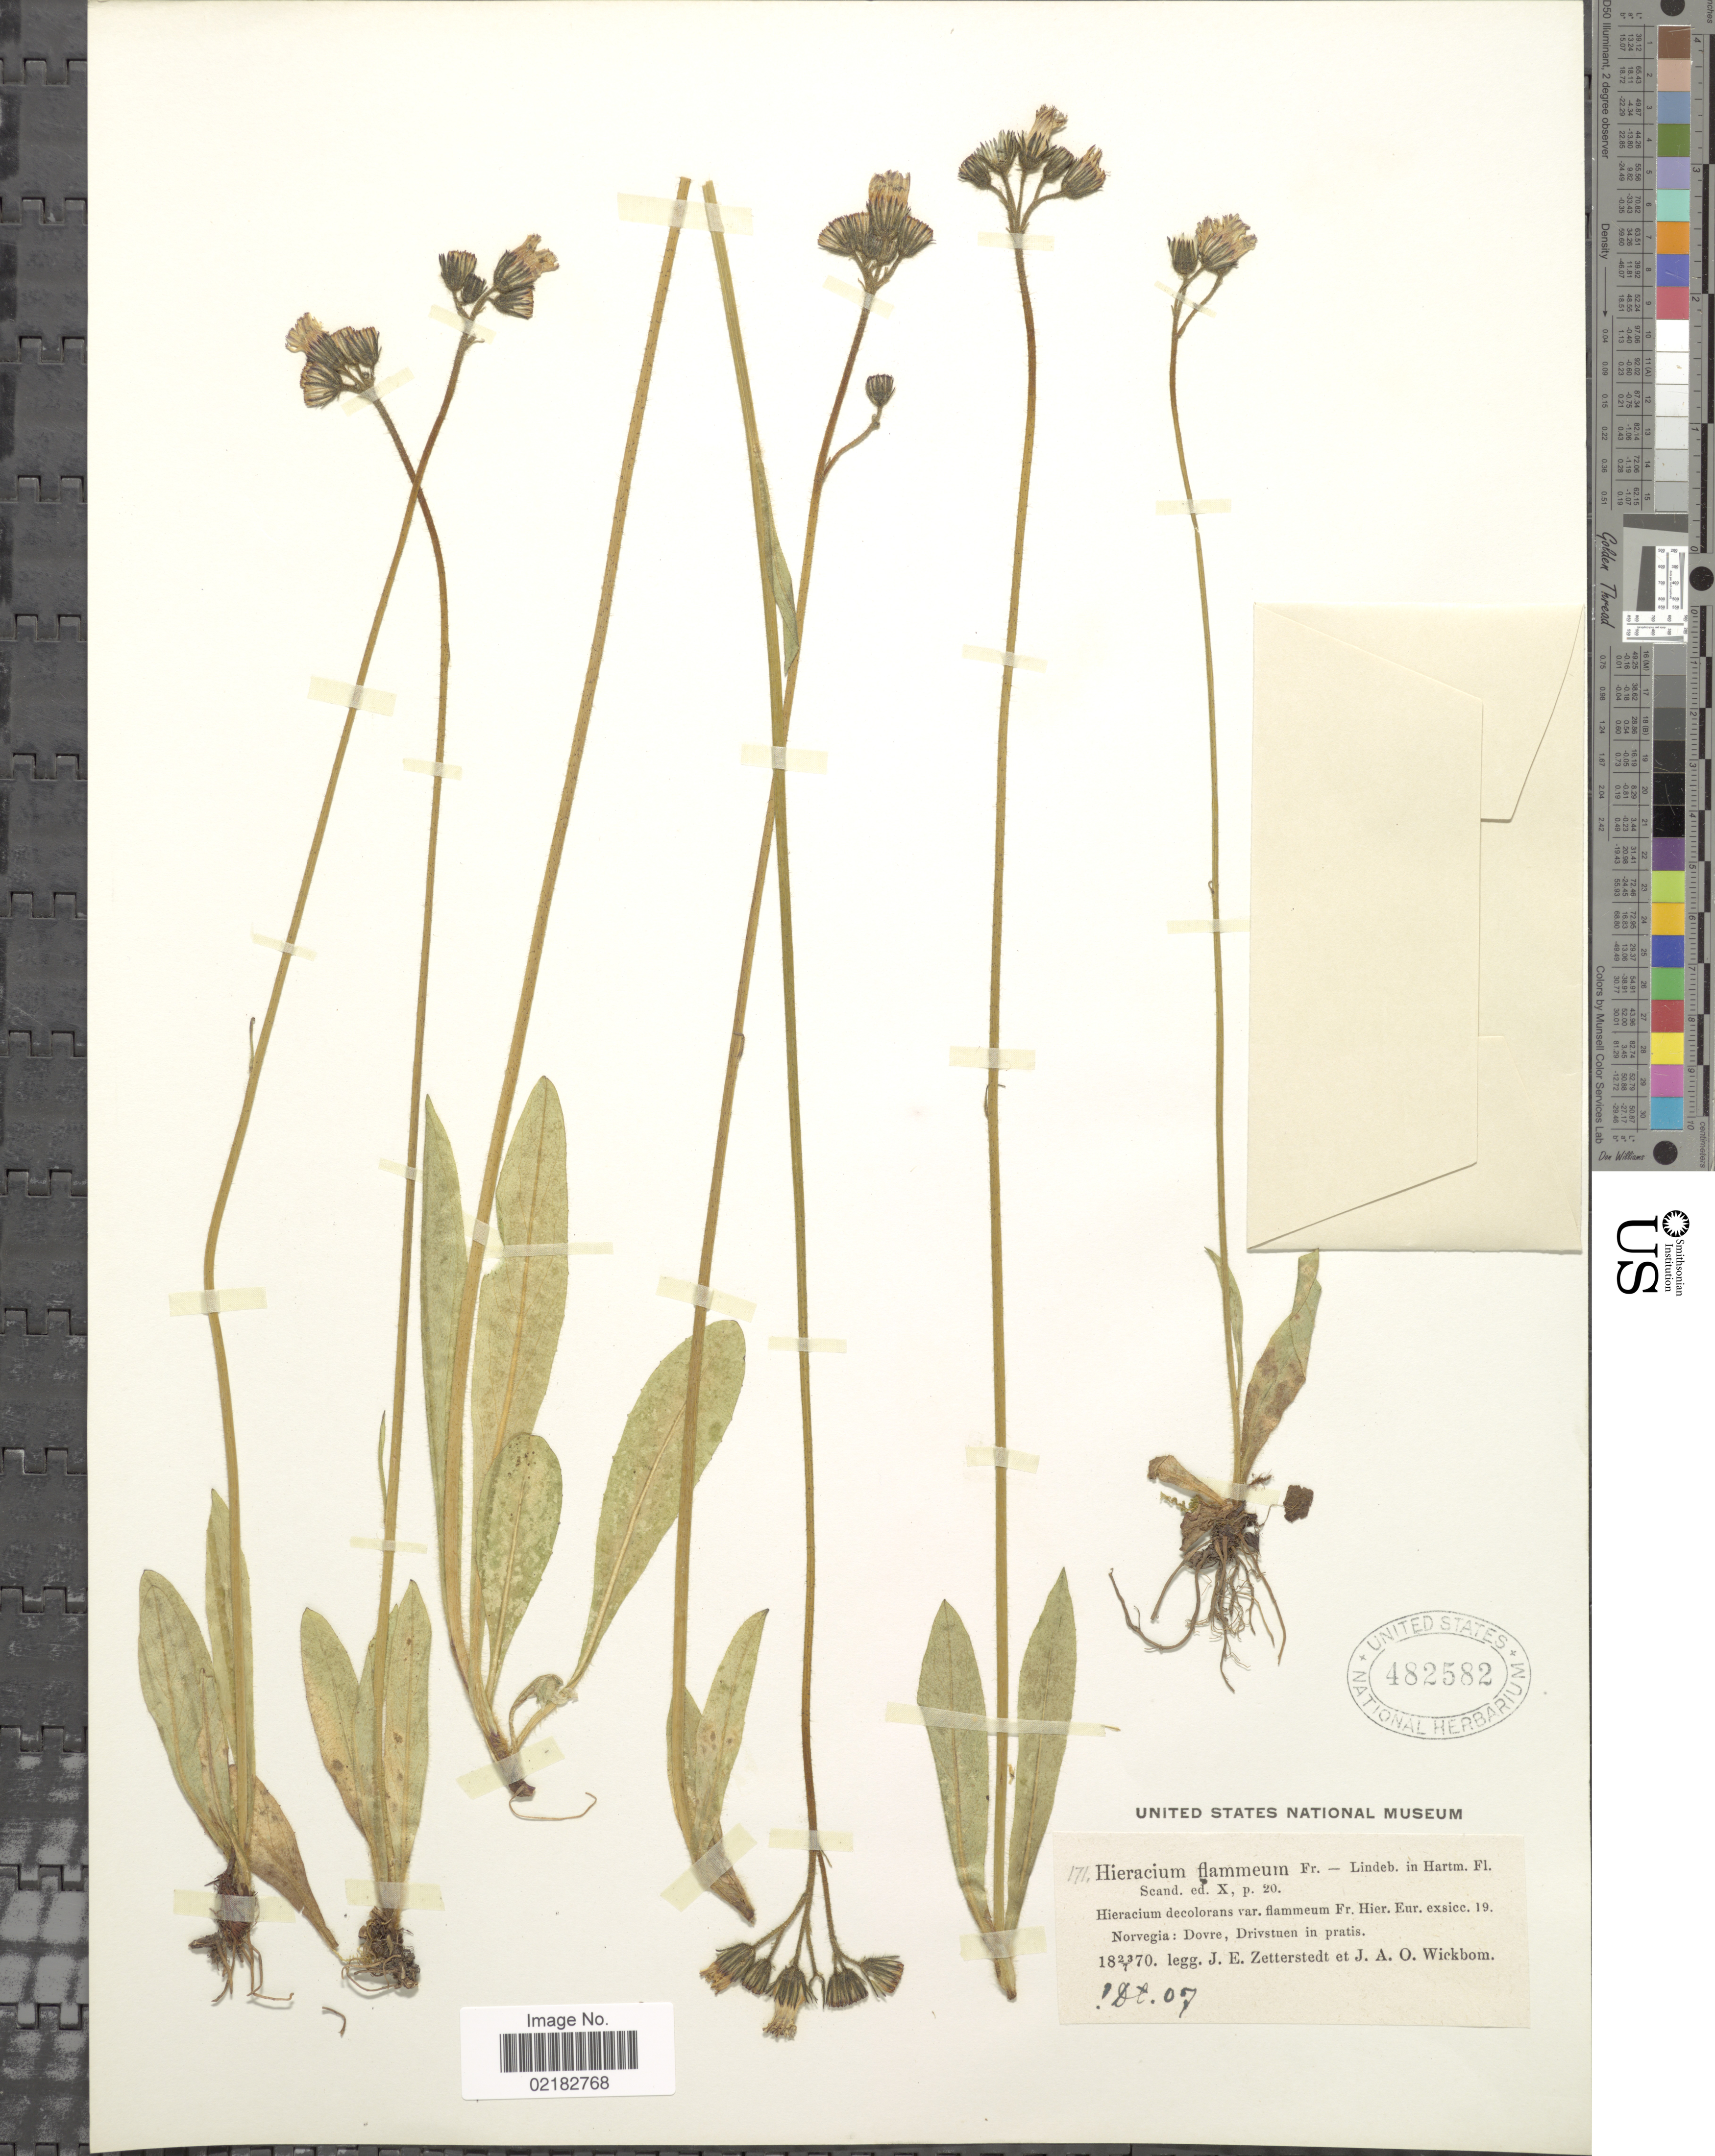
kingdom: Plantae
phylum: Tracheophyta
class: Magnoliopsida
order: Asterales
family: Asteraceae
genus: Pilosella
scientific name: Pilosella fuscoatra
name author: (Näg. & Peter) Soják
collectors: J.E. Zetterstedt & J. Wickbom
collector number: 171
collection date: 1870-07-23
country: Norway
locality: Norvegia: Dovre, Drivstuen in pratis.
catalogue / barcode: US 482582